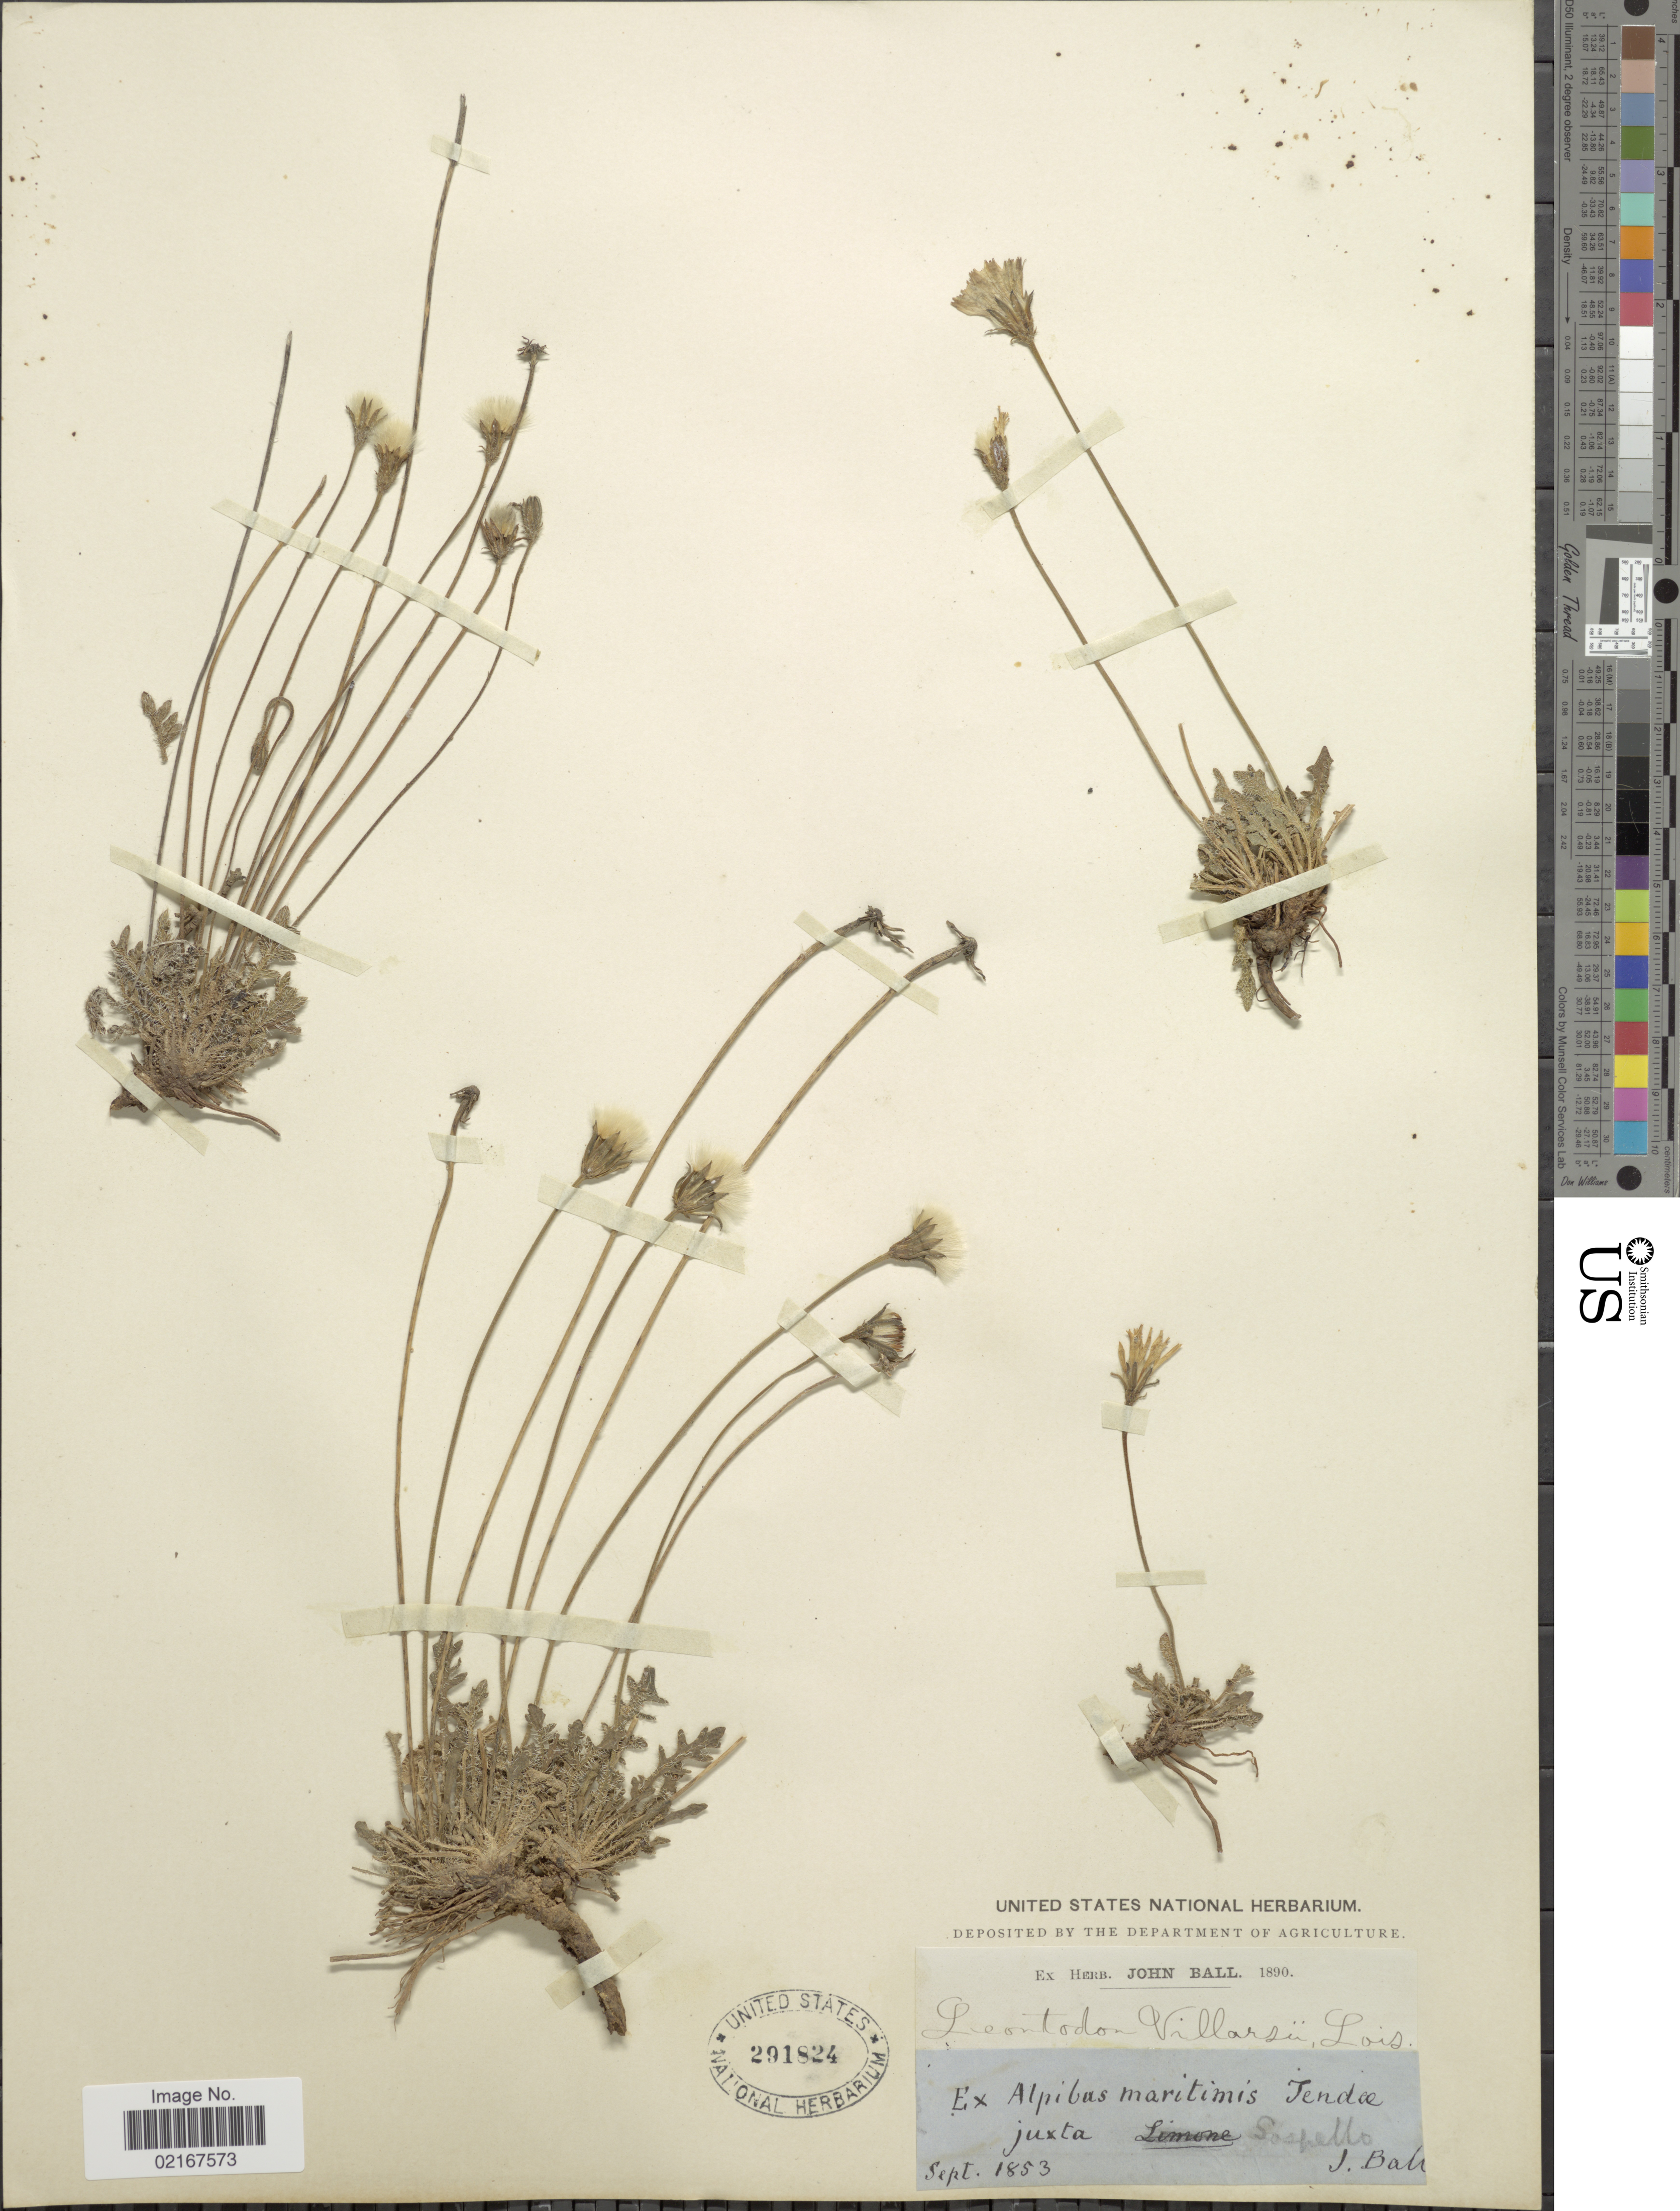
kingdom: Plantae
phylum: Tracheophyta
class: Magnoliopsida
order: Asterales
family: Asteraceae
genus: Leontodon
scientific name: Leontodon hirtus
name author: L.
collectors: J. Ball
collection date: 1853-09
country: France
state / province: Provence-Alpes-Côte d'Azur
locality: Ex Alpibus maritimis Tendae, juxta Sospello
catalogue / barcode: US 291824